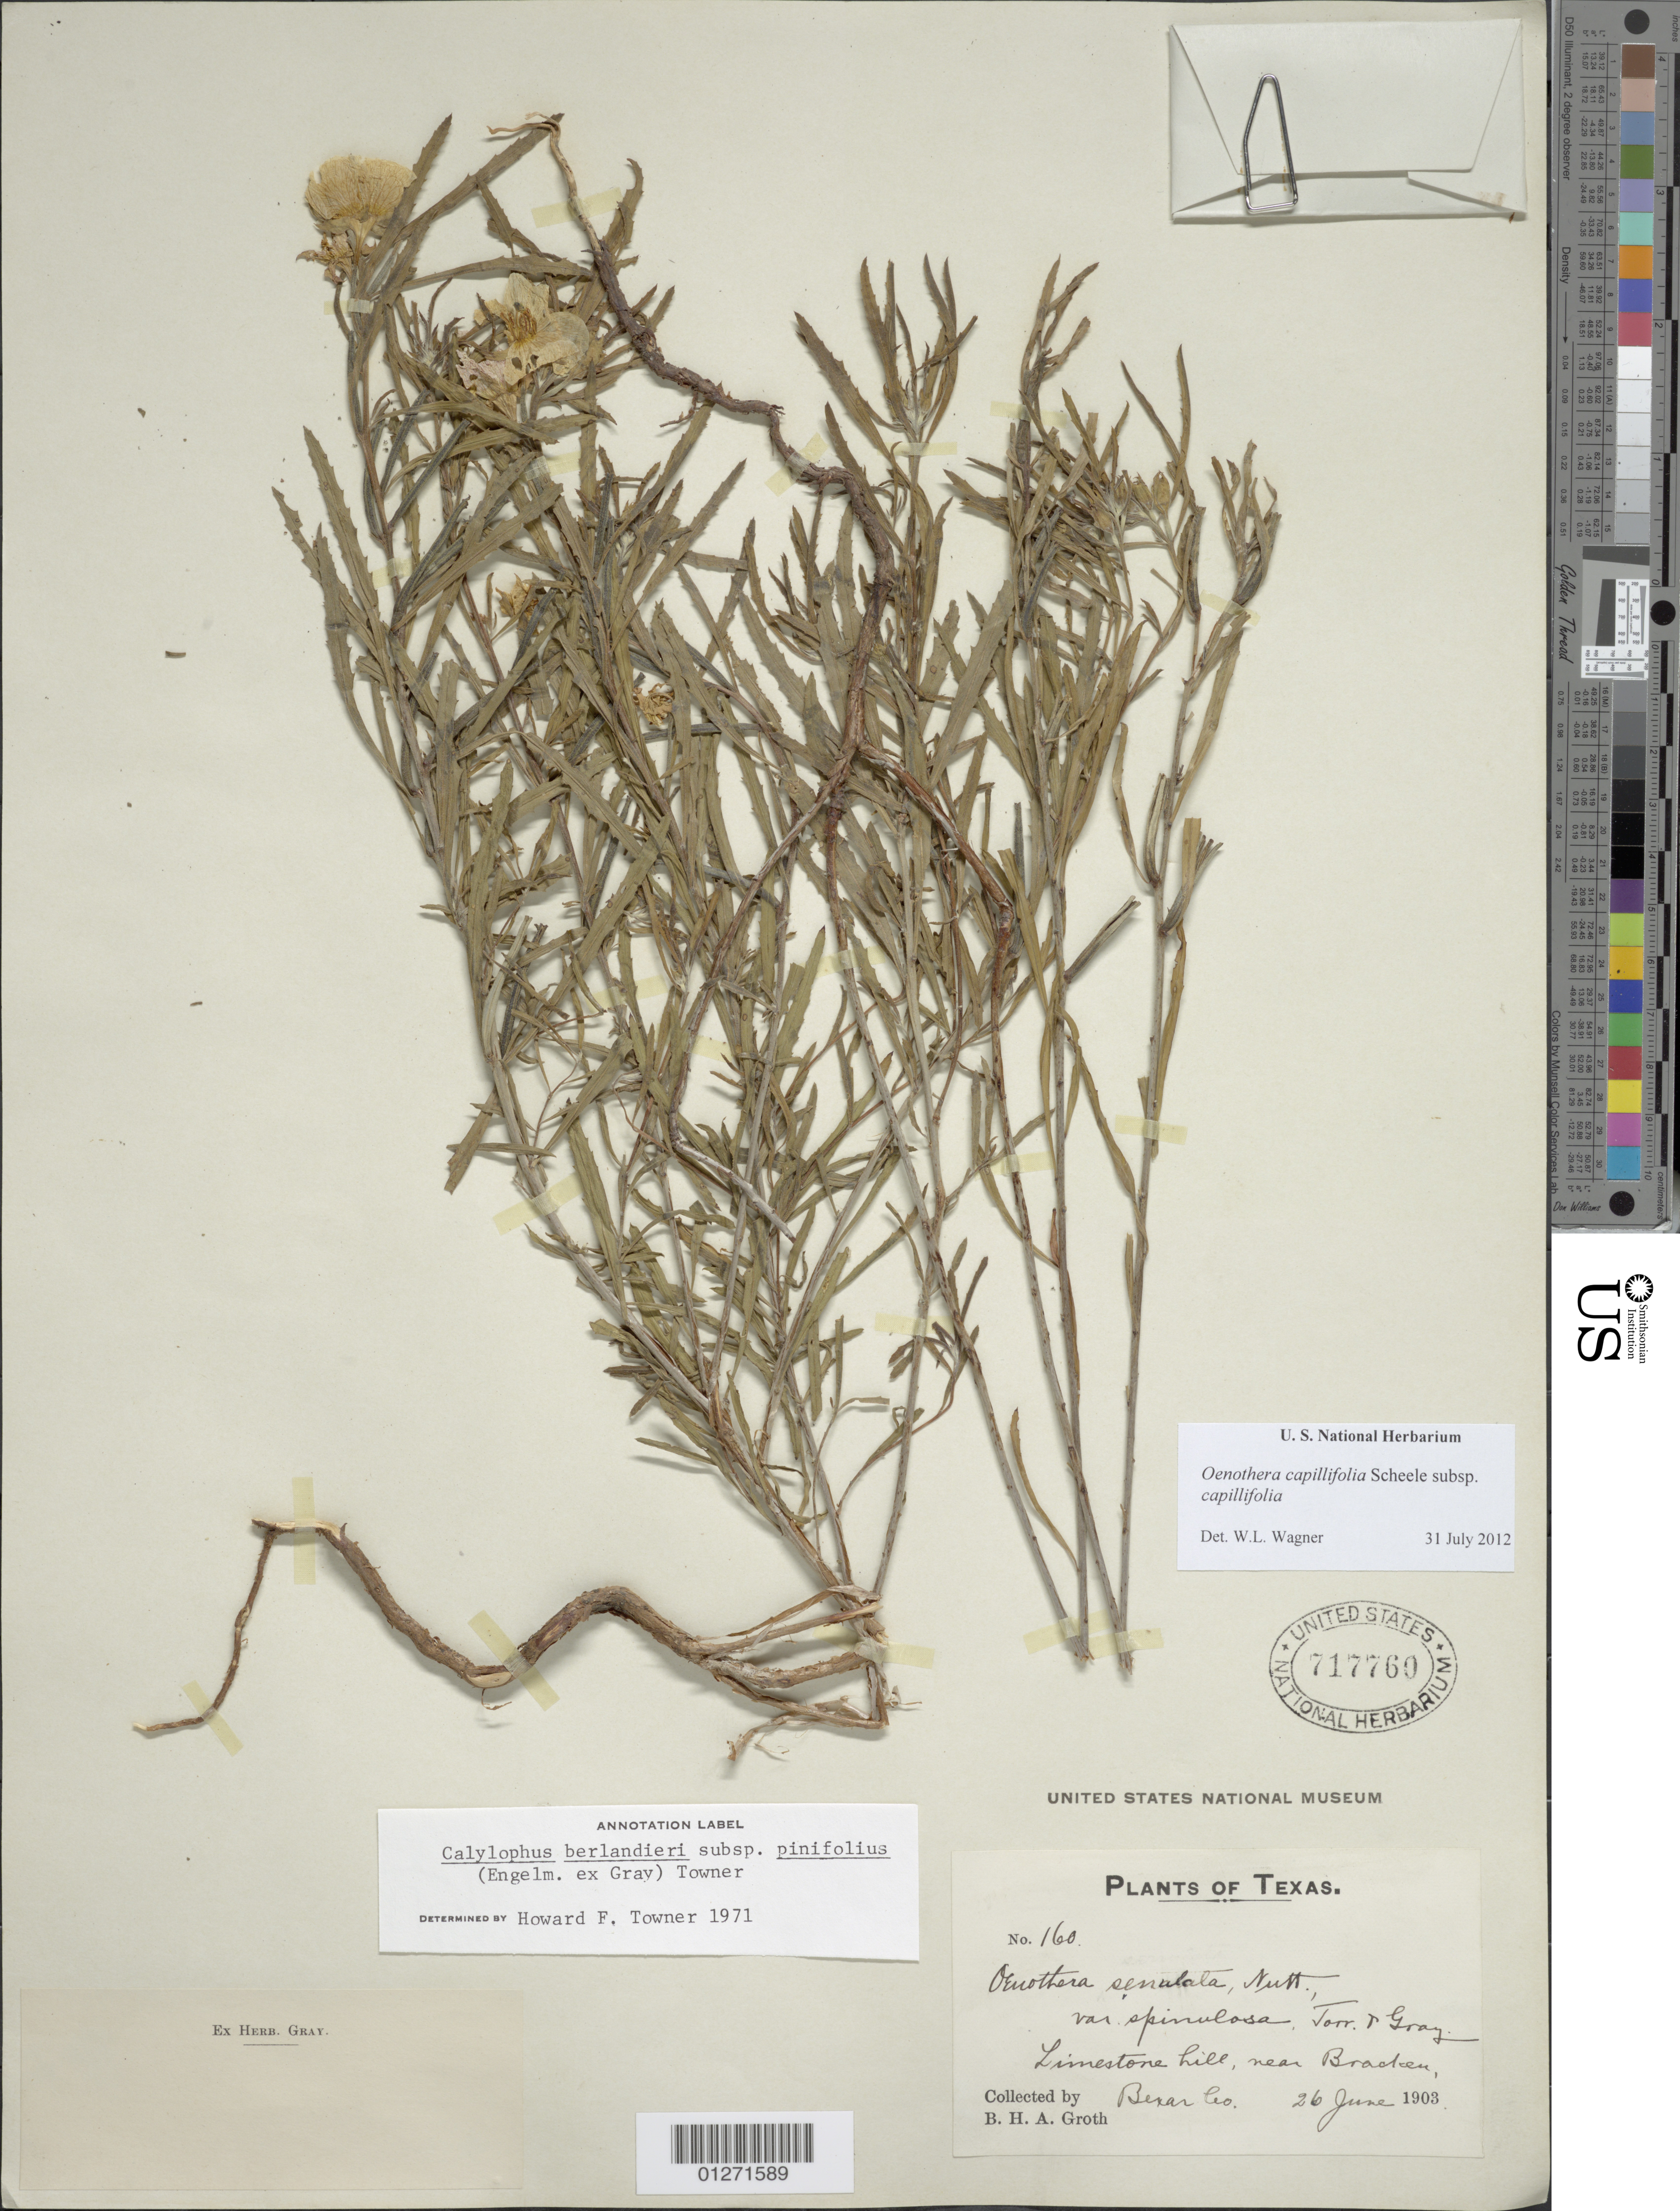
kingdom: Plantae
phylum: Tracheophyta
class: Magnoliopsida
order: Myrtales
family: Onagraceae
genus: Oenothera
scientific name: Oenothera capillifolia subsp. capillifolia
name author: Scheele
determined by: Wagner, W. L., (BOT), Smithsonian Institution - National Museum of Natural History (UNITED STATES)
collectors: B. Groth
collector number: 160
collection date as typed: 26 Jun 1903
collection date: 1903-06-26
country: United States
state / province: Texas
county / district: Bexar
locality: On limestone hill, near Bracken, Bexar Co.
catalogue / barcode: US 717760